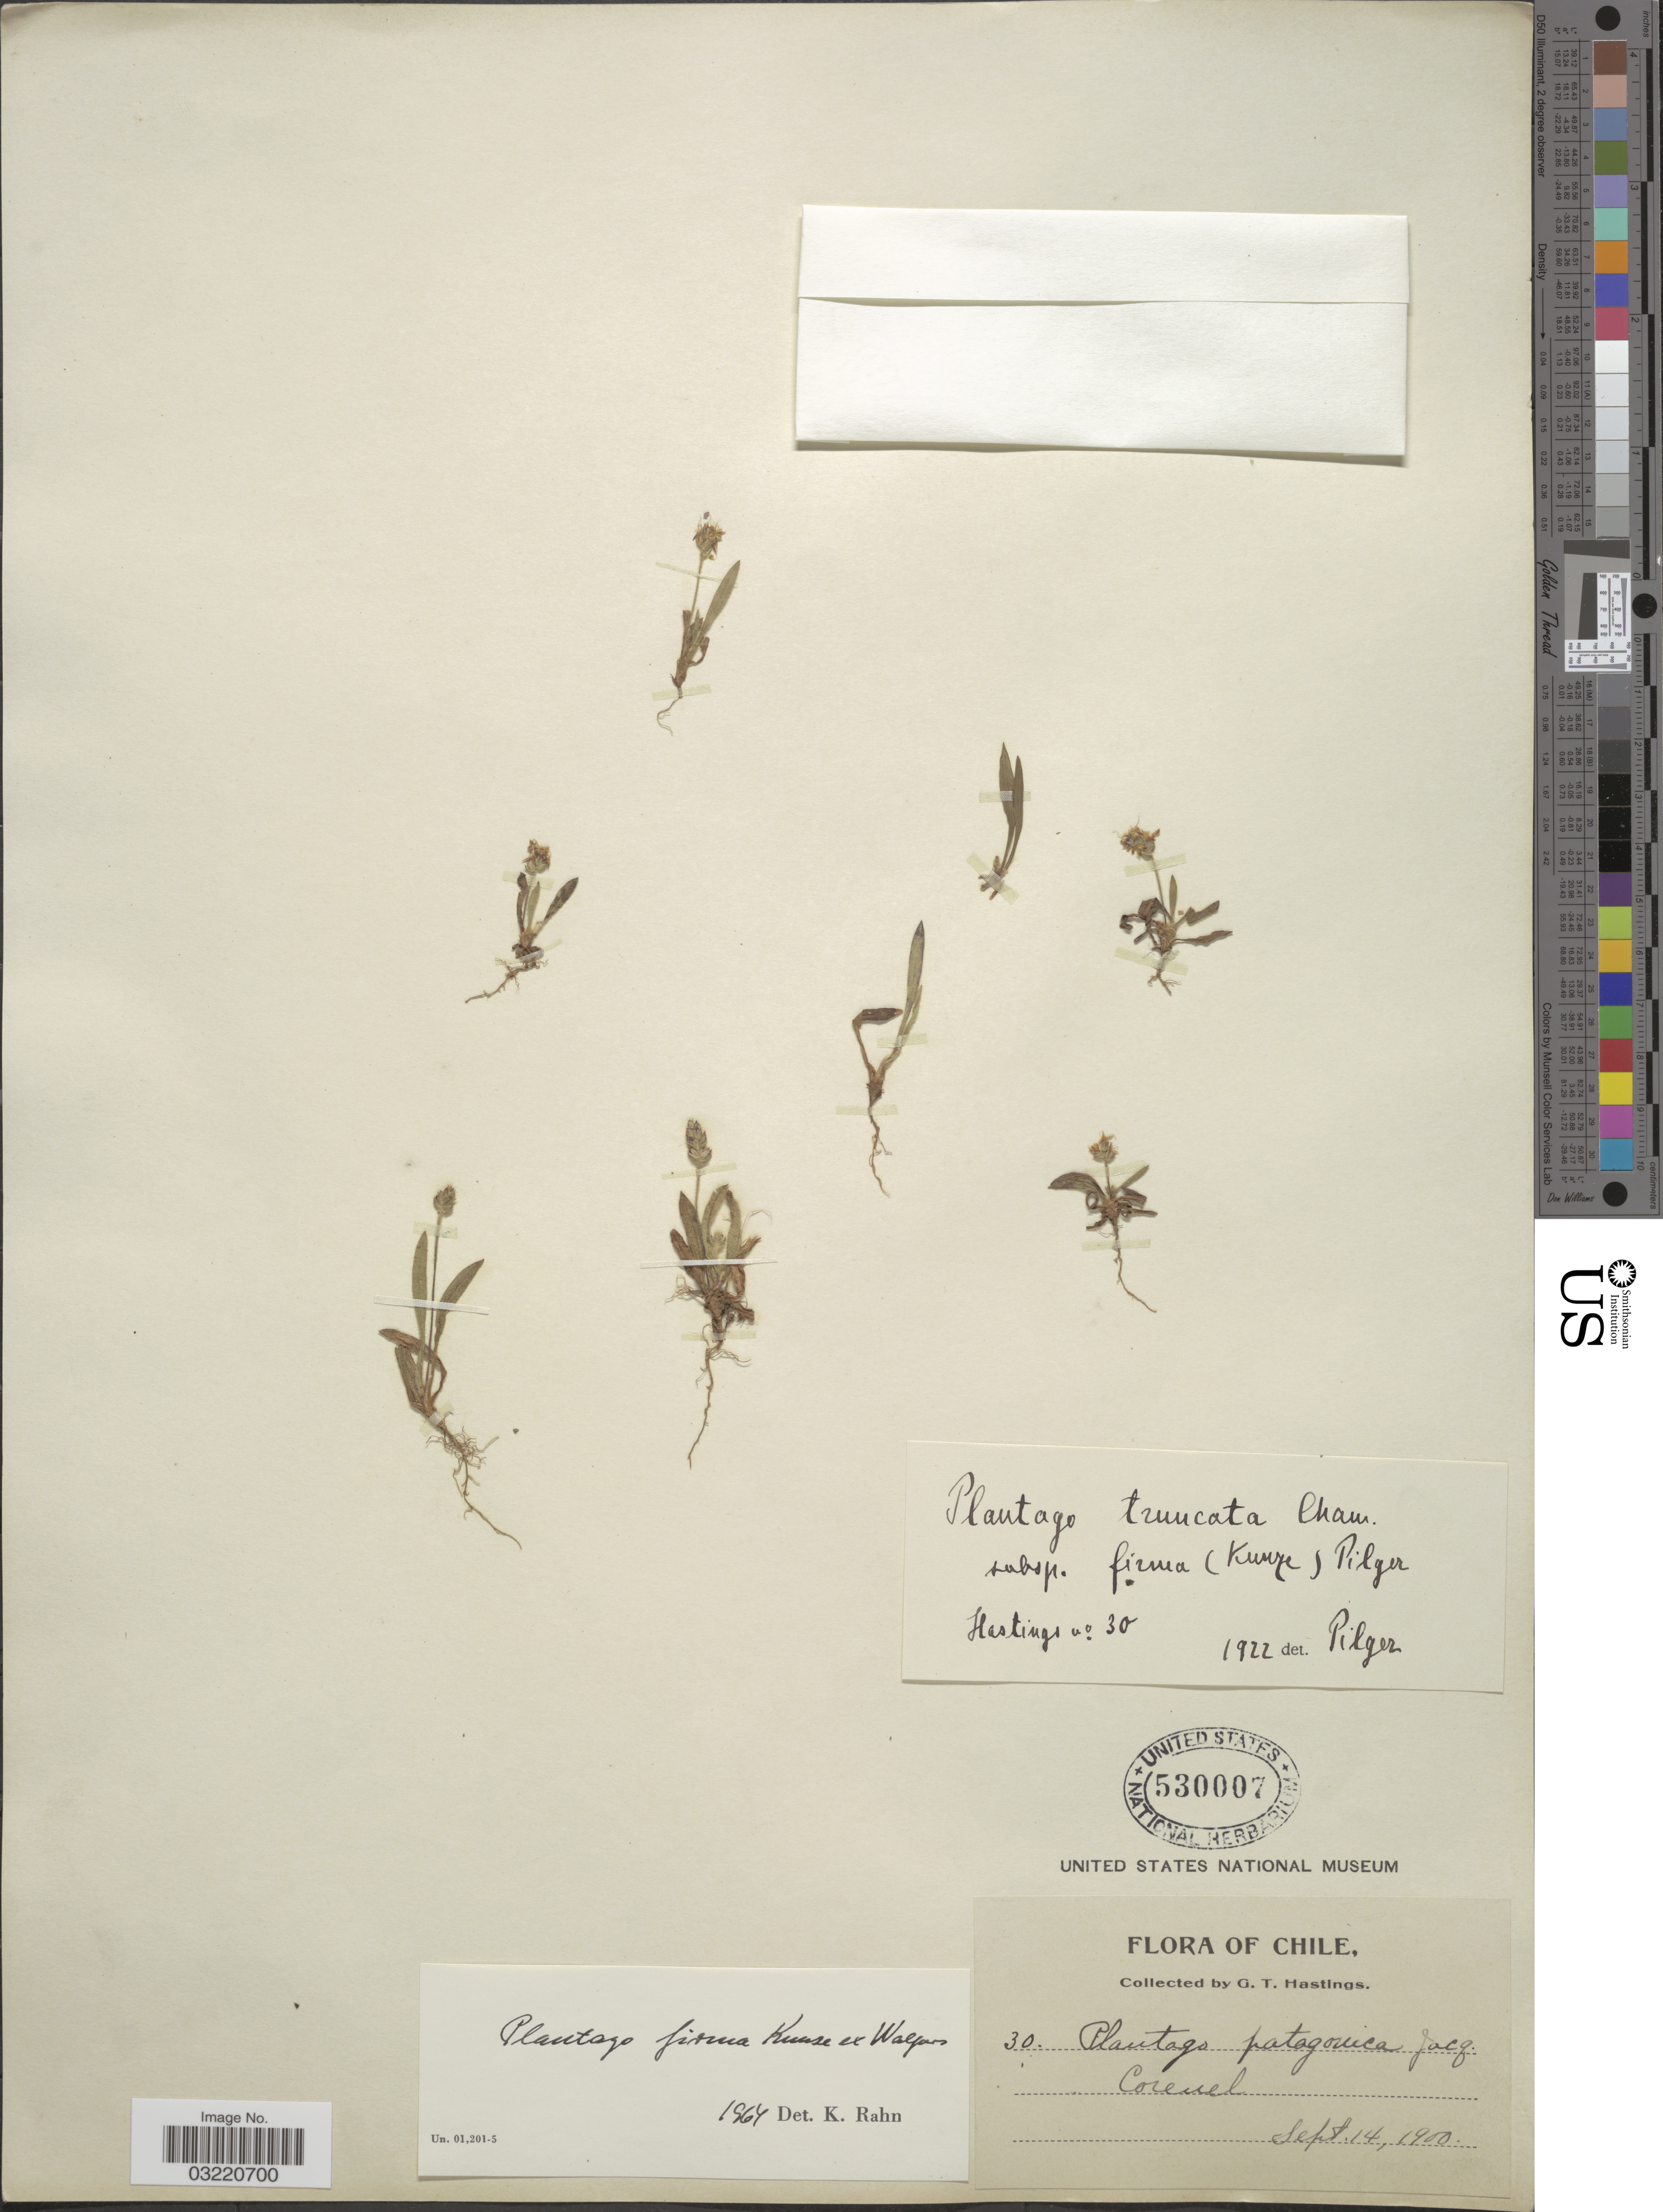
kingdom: Plantae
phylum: Tracheophyta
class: Magnoliopsida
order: Lamiales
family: Plantaginaceae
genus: Plantago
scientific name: Plantago firma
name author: Kunze ex Walp.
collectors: G. Hastings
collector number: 30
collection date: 1900-09-14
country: Chile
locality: Corenel.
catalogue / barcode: US 530007